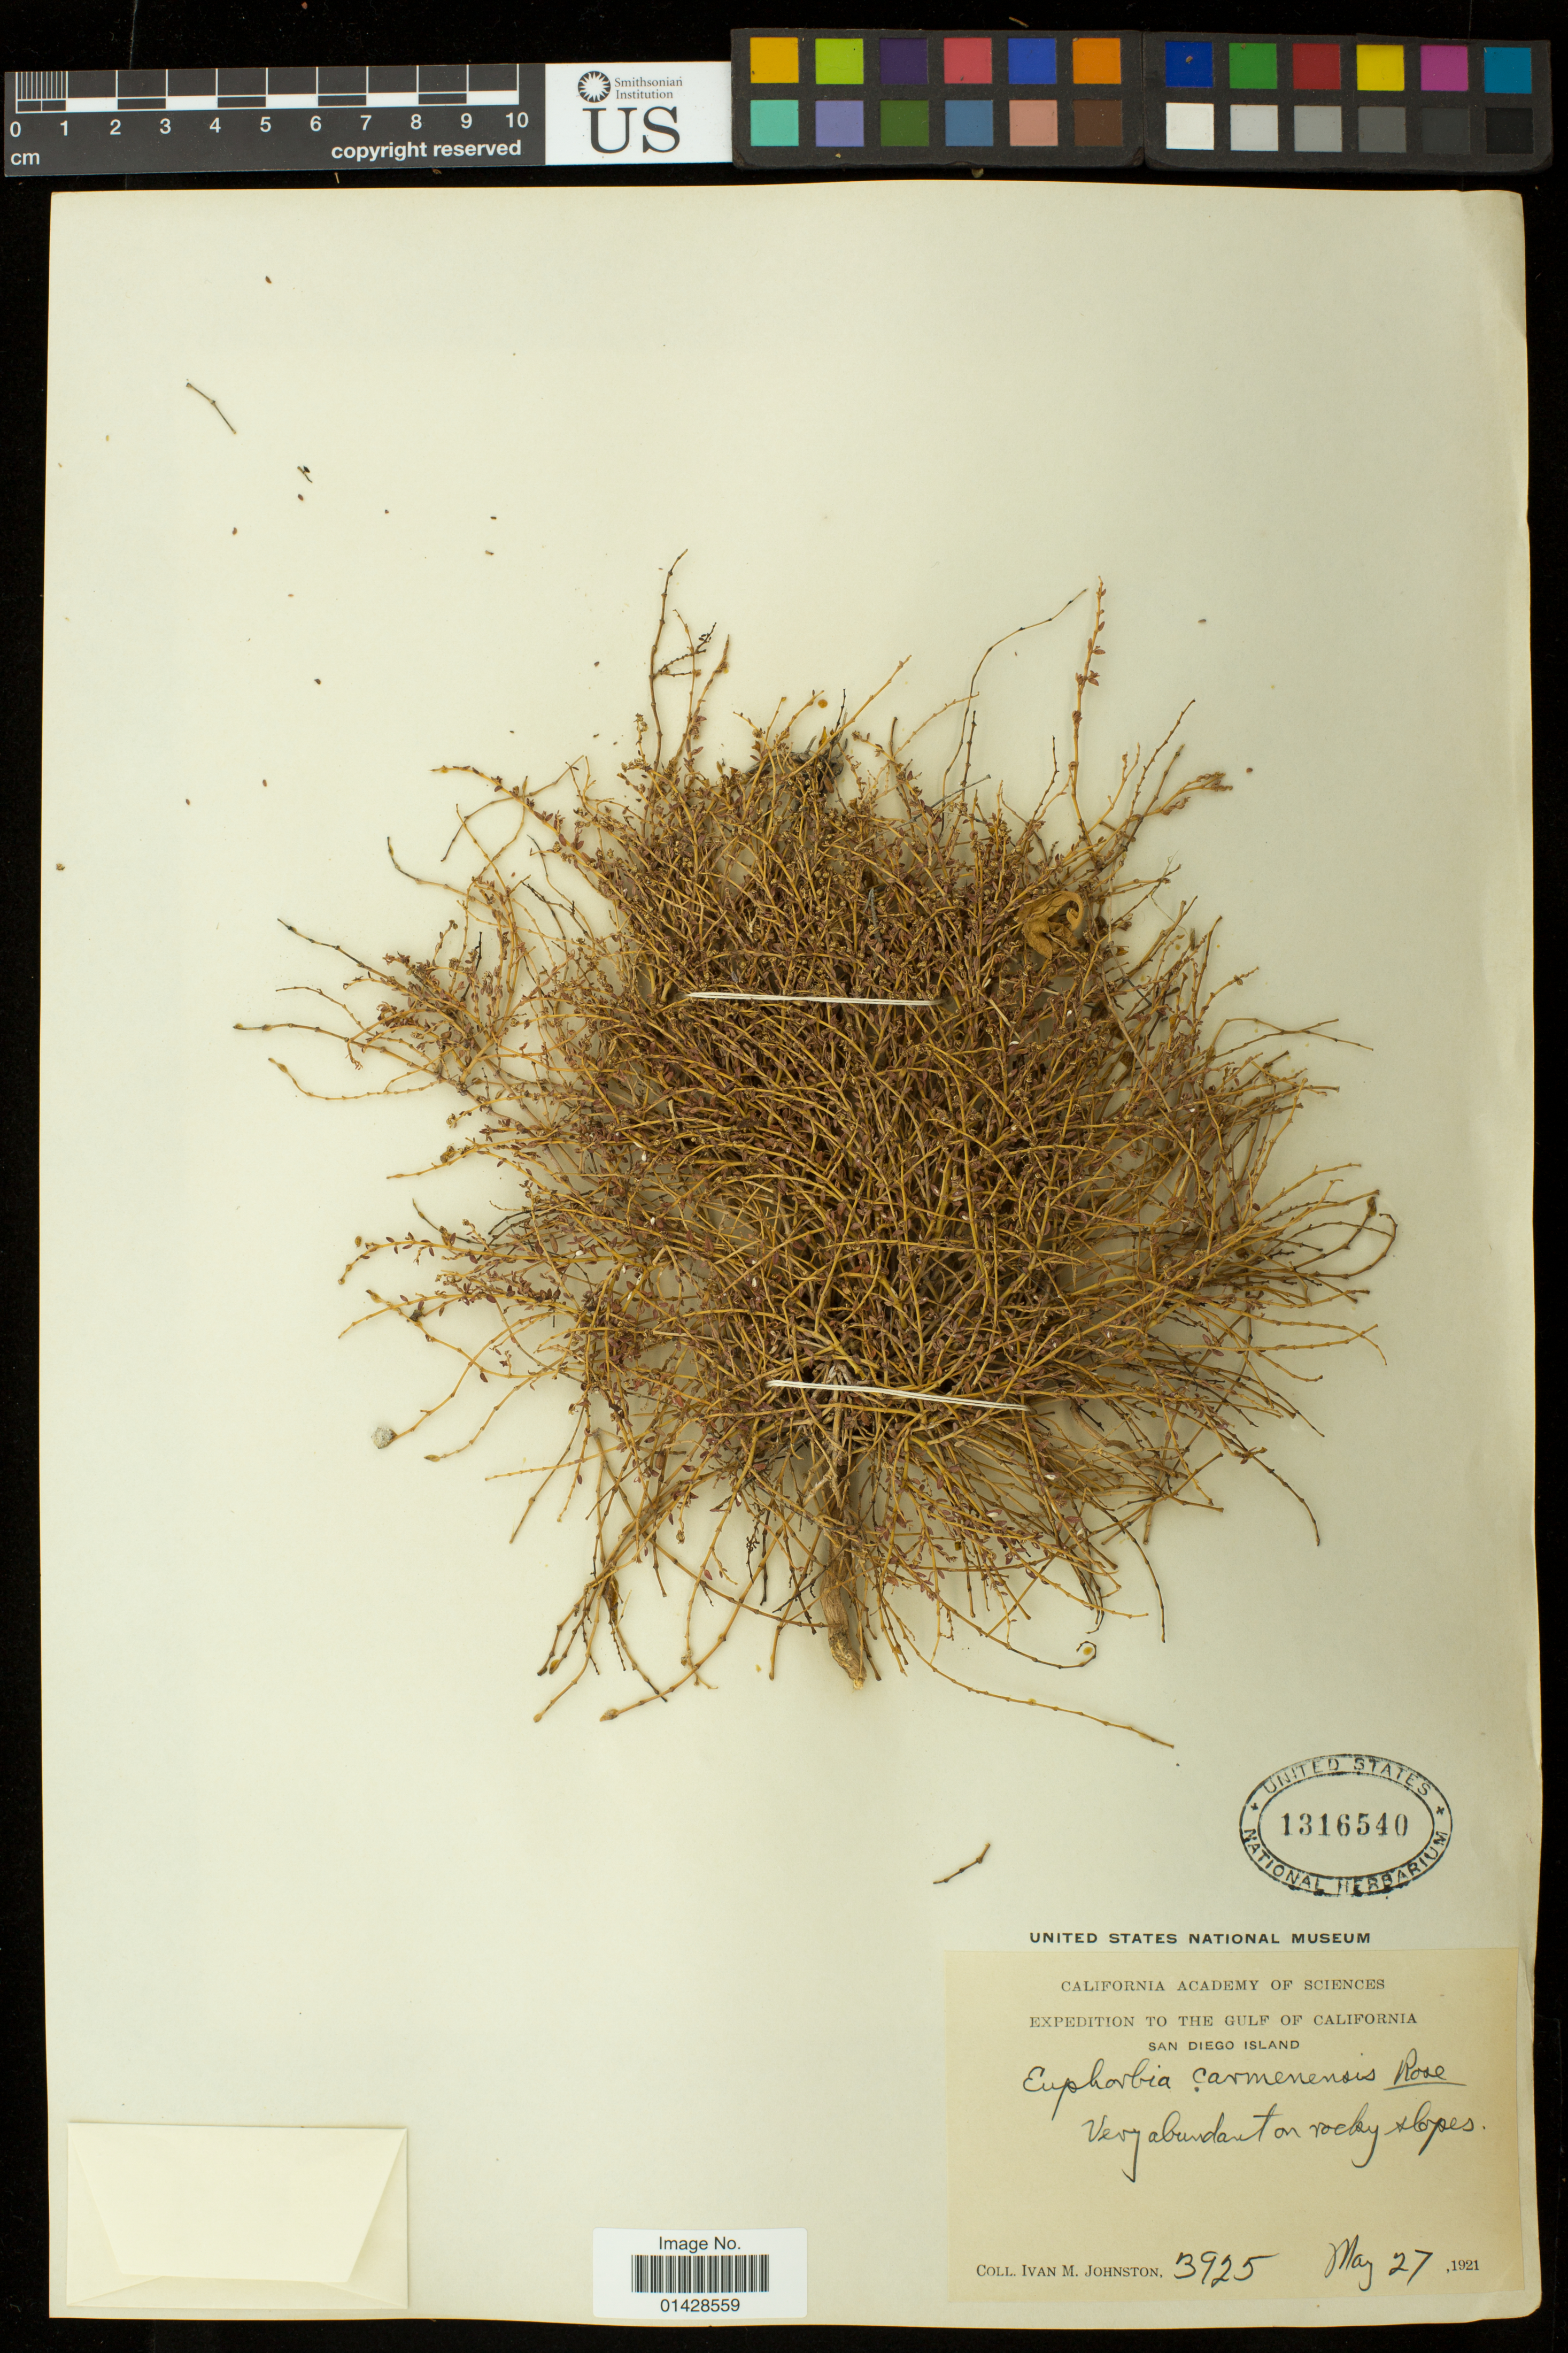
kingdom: Plantae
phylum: Tracheophyta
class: Magnoliopsida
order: Malpighiales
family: Euphorbiaceae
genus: Euphorbia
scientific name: Euphorbia polycarpa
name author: Benth.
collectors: I.M. Johnston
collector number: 3925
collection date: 1921-05-27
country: Mexico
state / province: Baja California Sur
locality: Gulf of California, San Diego Island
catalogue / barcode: US 1316540